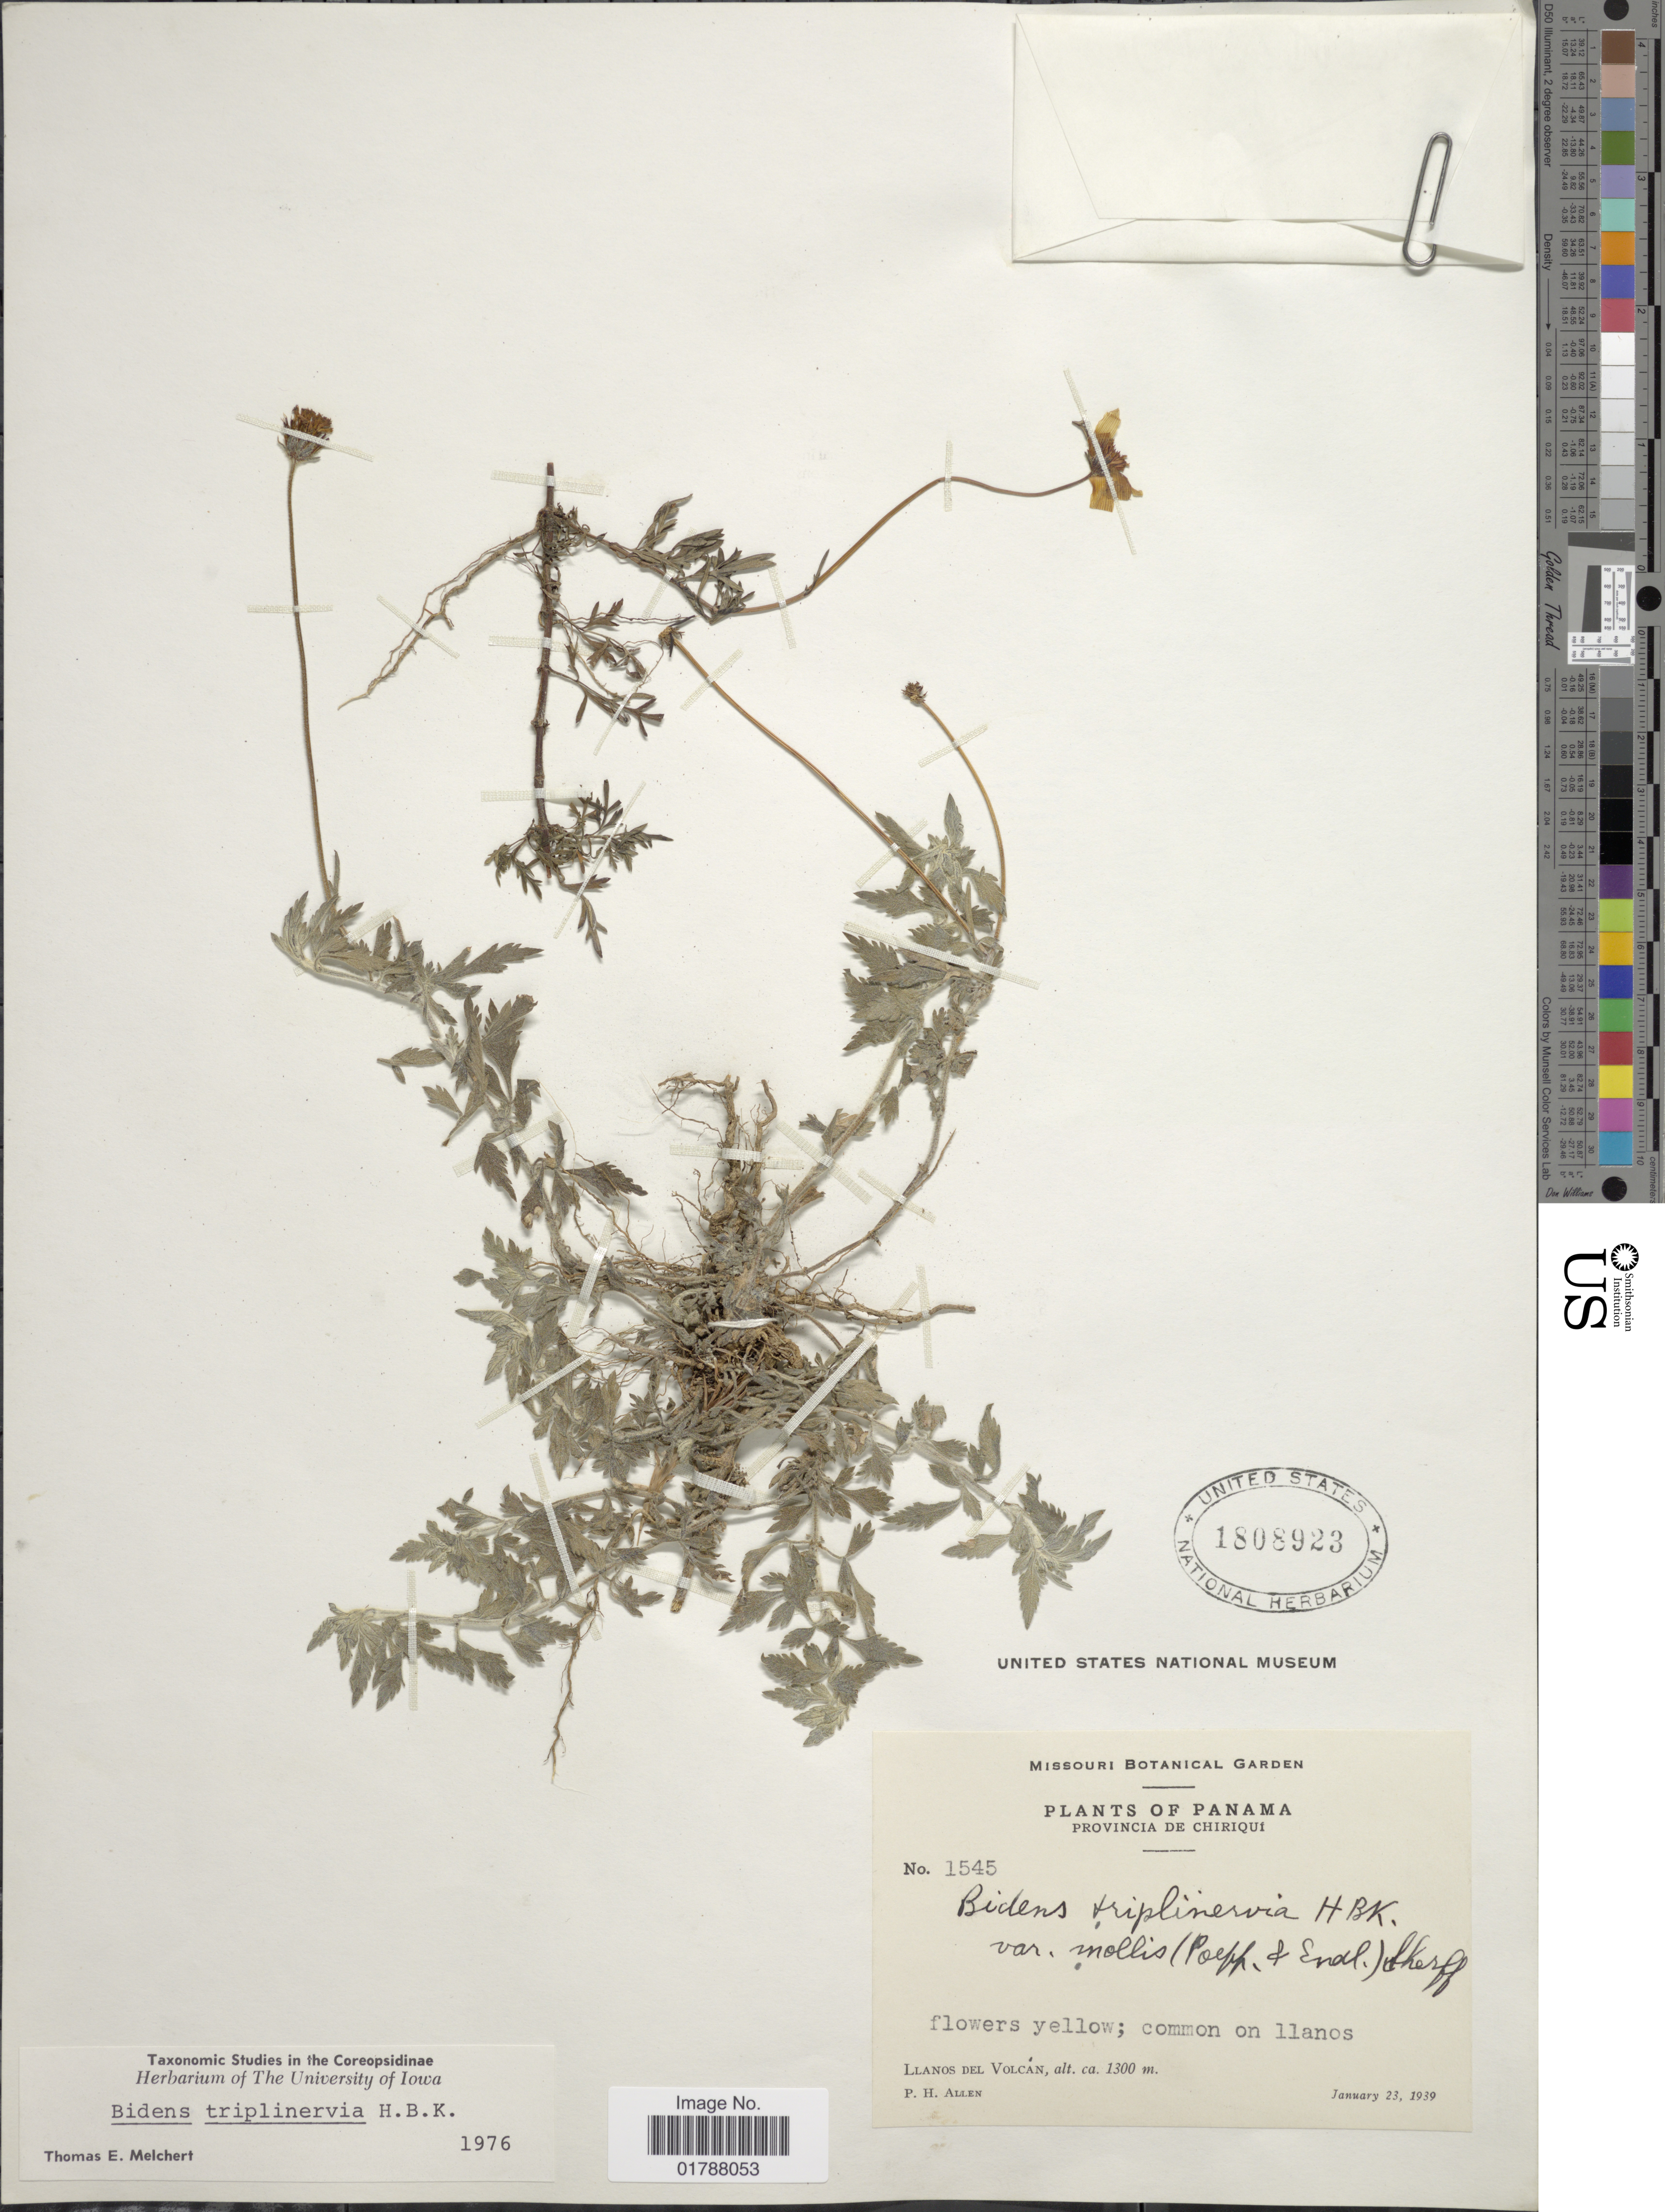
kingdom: Plantae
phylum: Tracheophyta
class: Magnoliopsida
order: Asterales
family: Asteraceae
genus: Bidens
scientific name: Bidens triplinervia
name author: Kunth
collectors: P. H. Allen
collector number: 1545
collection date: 1939-01-23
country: Panama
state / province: Chiriqui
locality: Provincia de Chiriqui, Llanos Del Volcan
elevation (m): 1300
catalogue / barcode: US 1808923